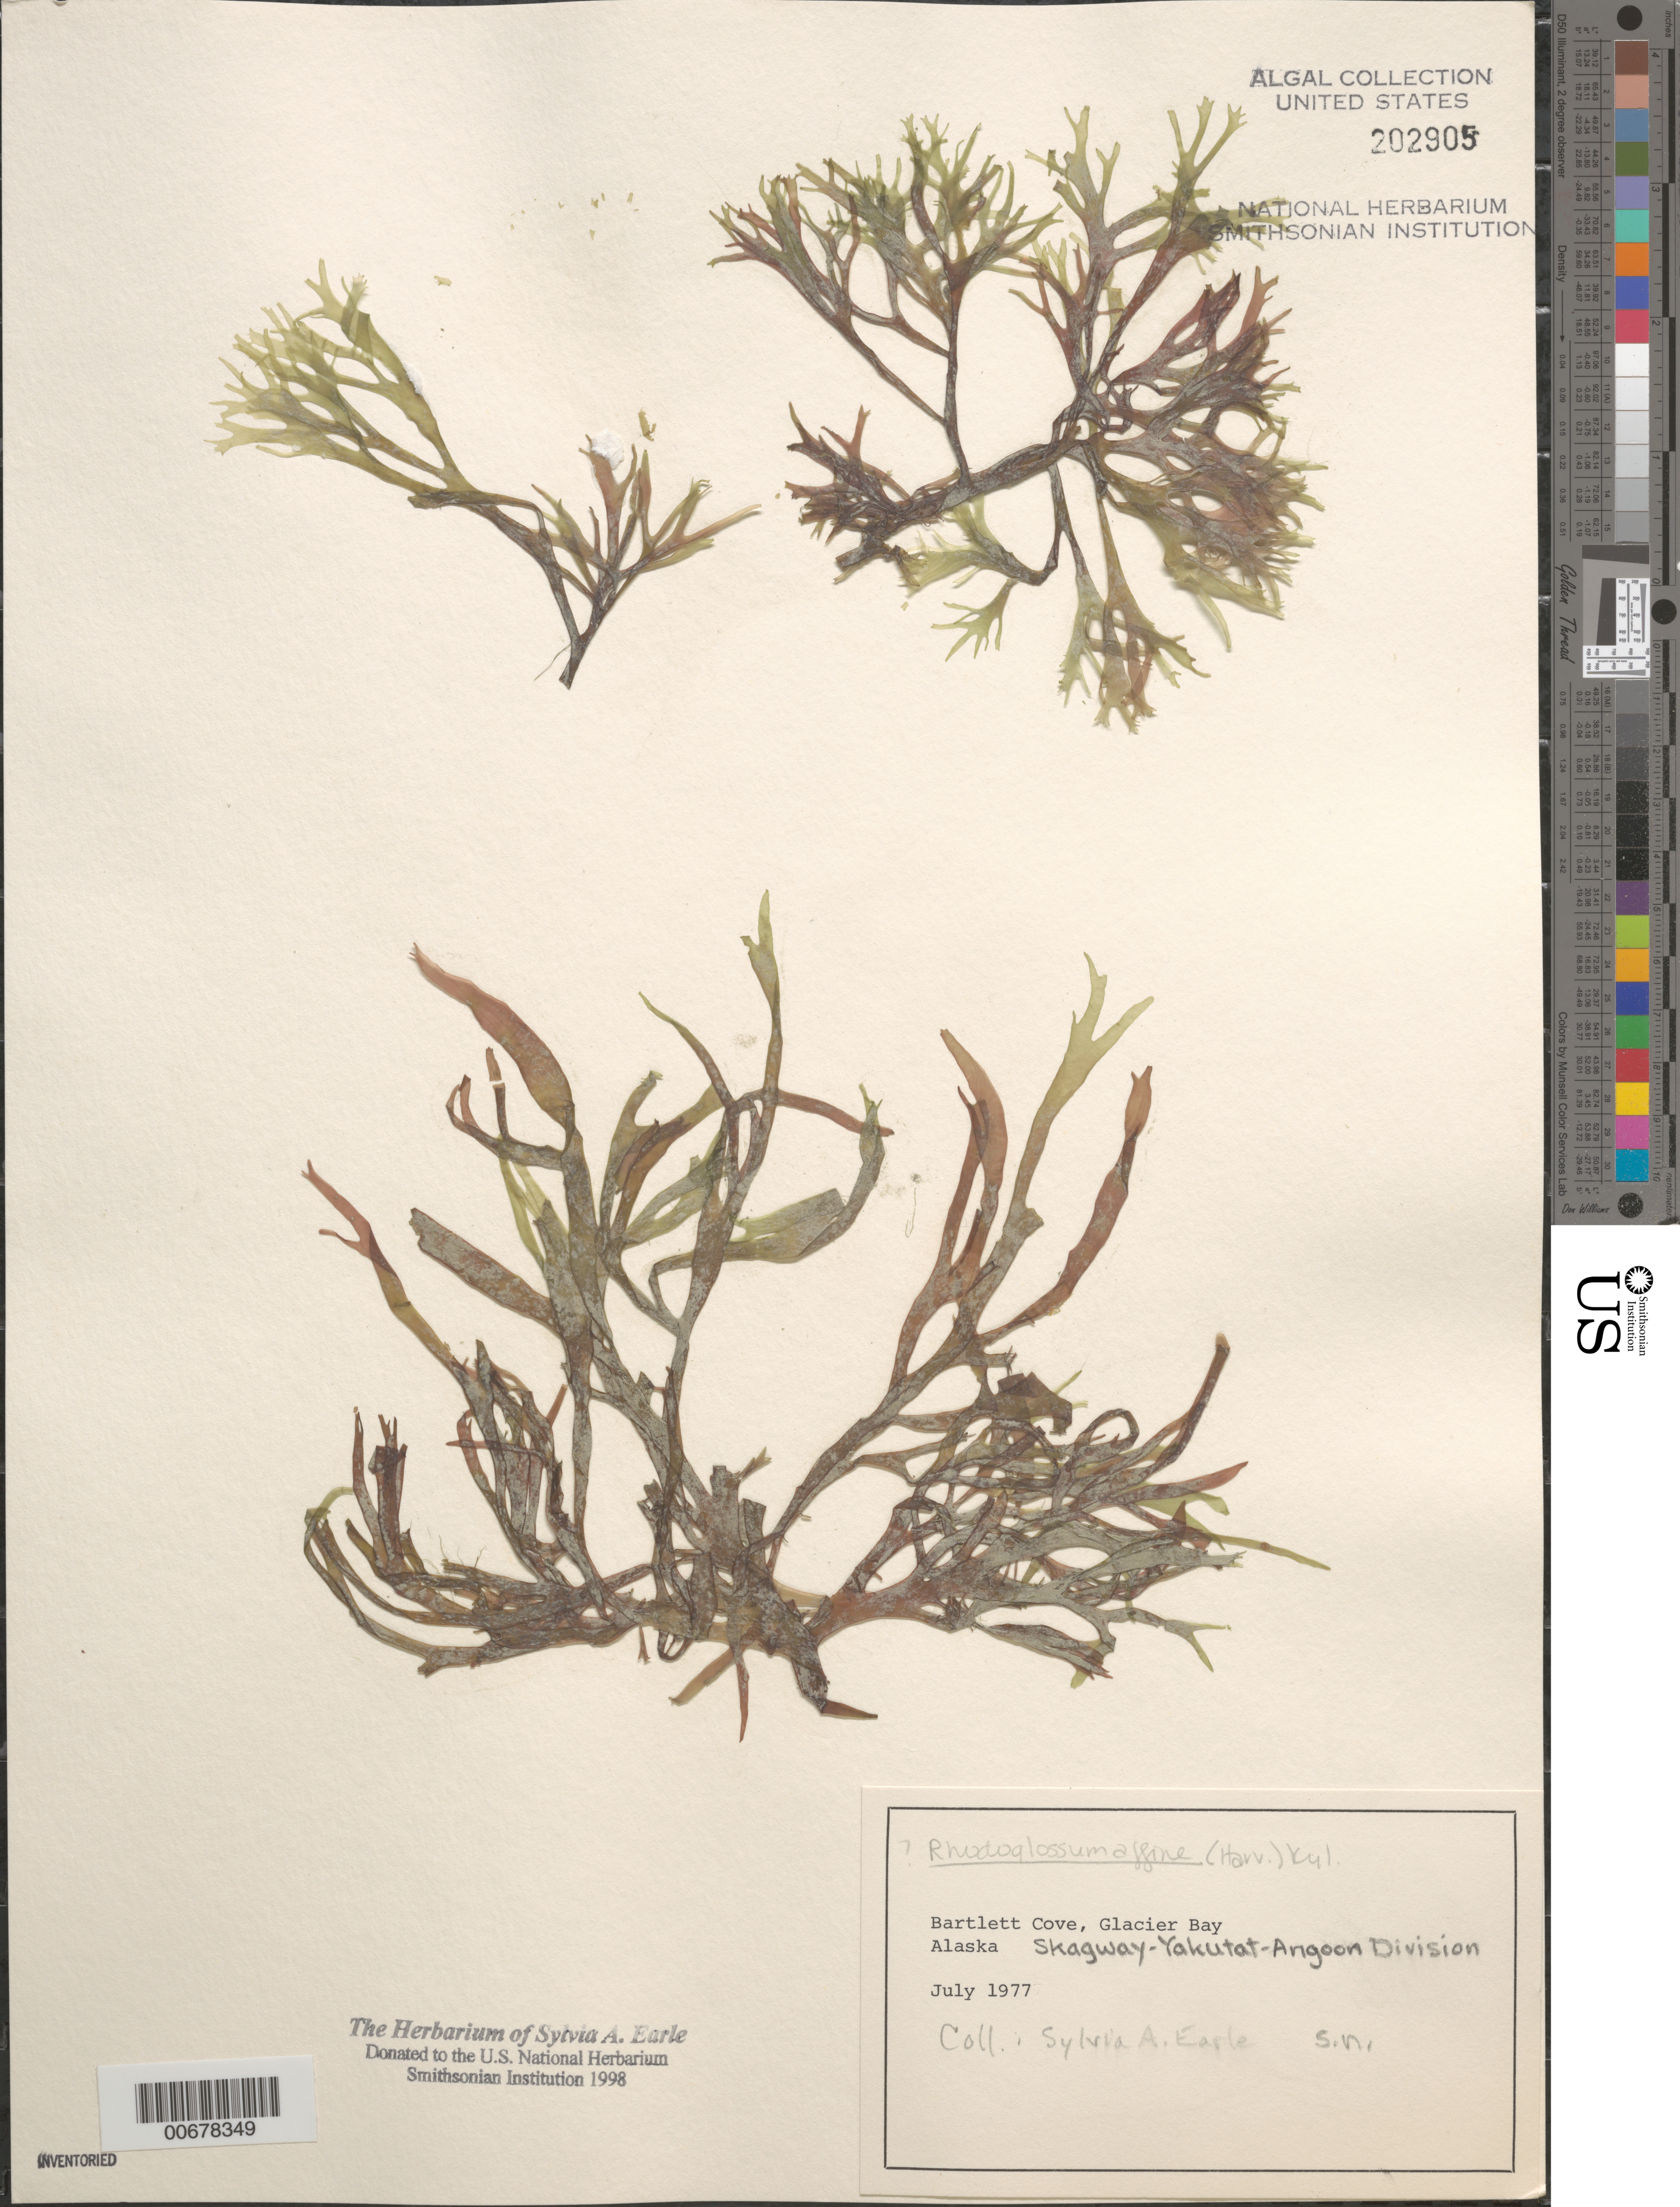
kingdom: Plantae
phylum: Rhodophyta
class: Florideophyceae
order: Gigartinales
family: Gigartinaceae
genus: Mazzaella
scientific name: Mazzaella affinis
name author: (Harvey) Fredericq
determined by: Algae name updating Project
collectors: S. A. Earle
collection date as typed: Jul 1977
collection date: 1977-07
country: United States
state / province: Alaska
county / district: Skagway-Yakutat-Angoon Division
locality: Bartlett Cove, Glacier Bay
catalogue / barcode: US 202905